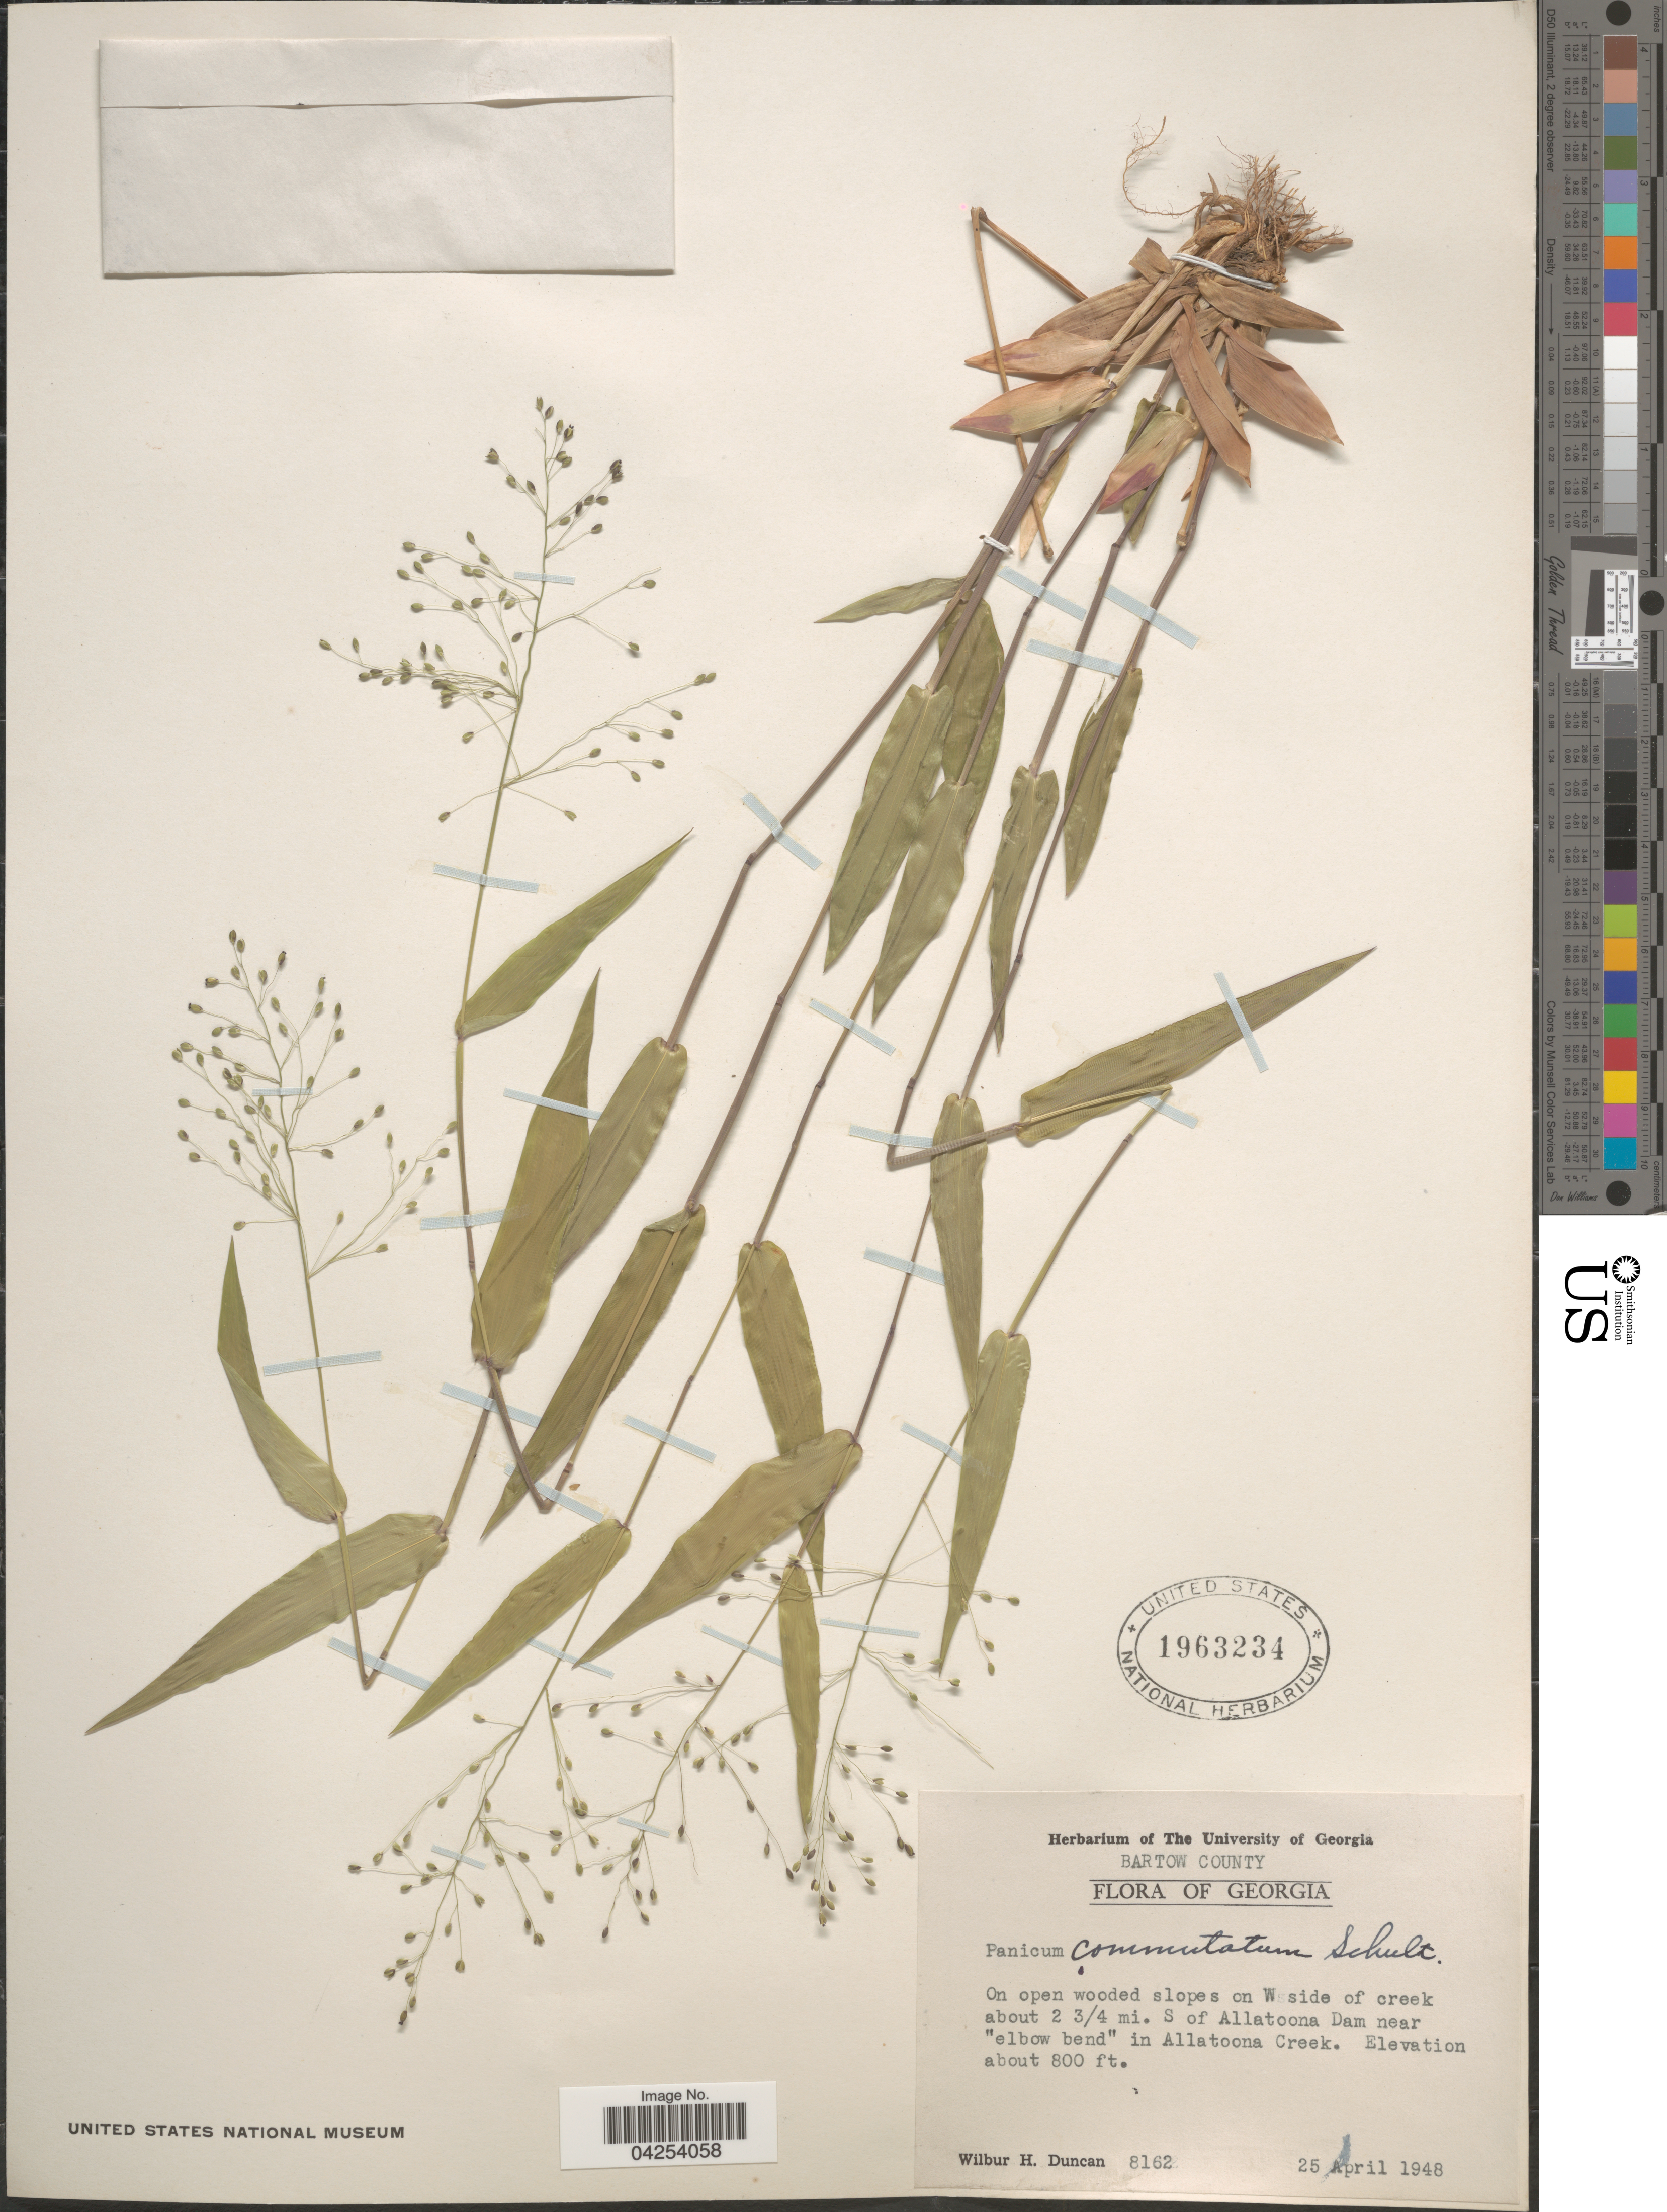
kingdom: Plantae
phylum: Tracheophyta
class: Liliopsida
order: Poales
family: Poaceae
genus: Dichanthelium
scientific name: Dichanthelium commutatum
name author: (Schult.) Gould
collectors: W. H. Duncan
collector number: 8162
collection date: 1948-04-25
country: United States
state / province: Georgia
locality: Bartow County. On open wooded slopes on W side of creek about 2 3/4 mi. S of Allatoona Dam near "elbow bend" in Allatoona Creek.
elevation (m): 244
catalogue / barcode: US 1963234